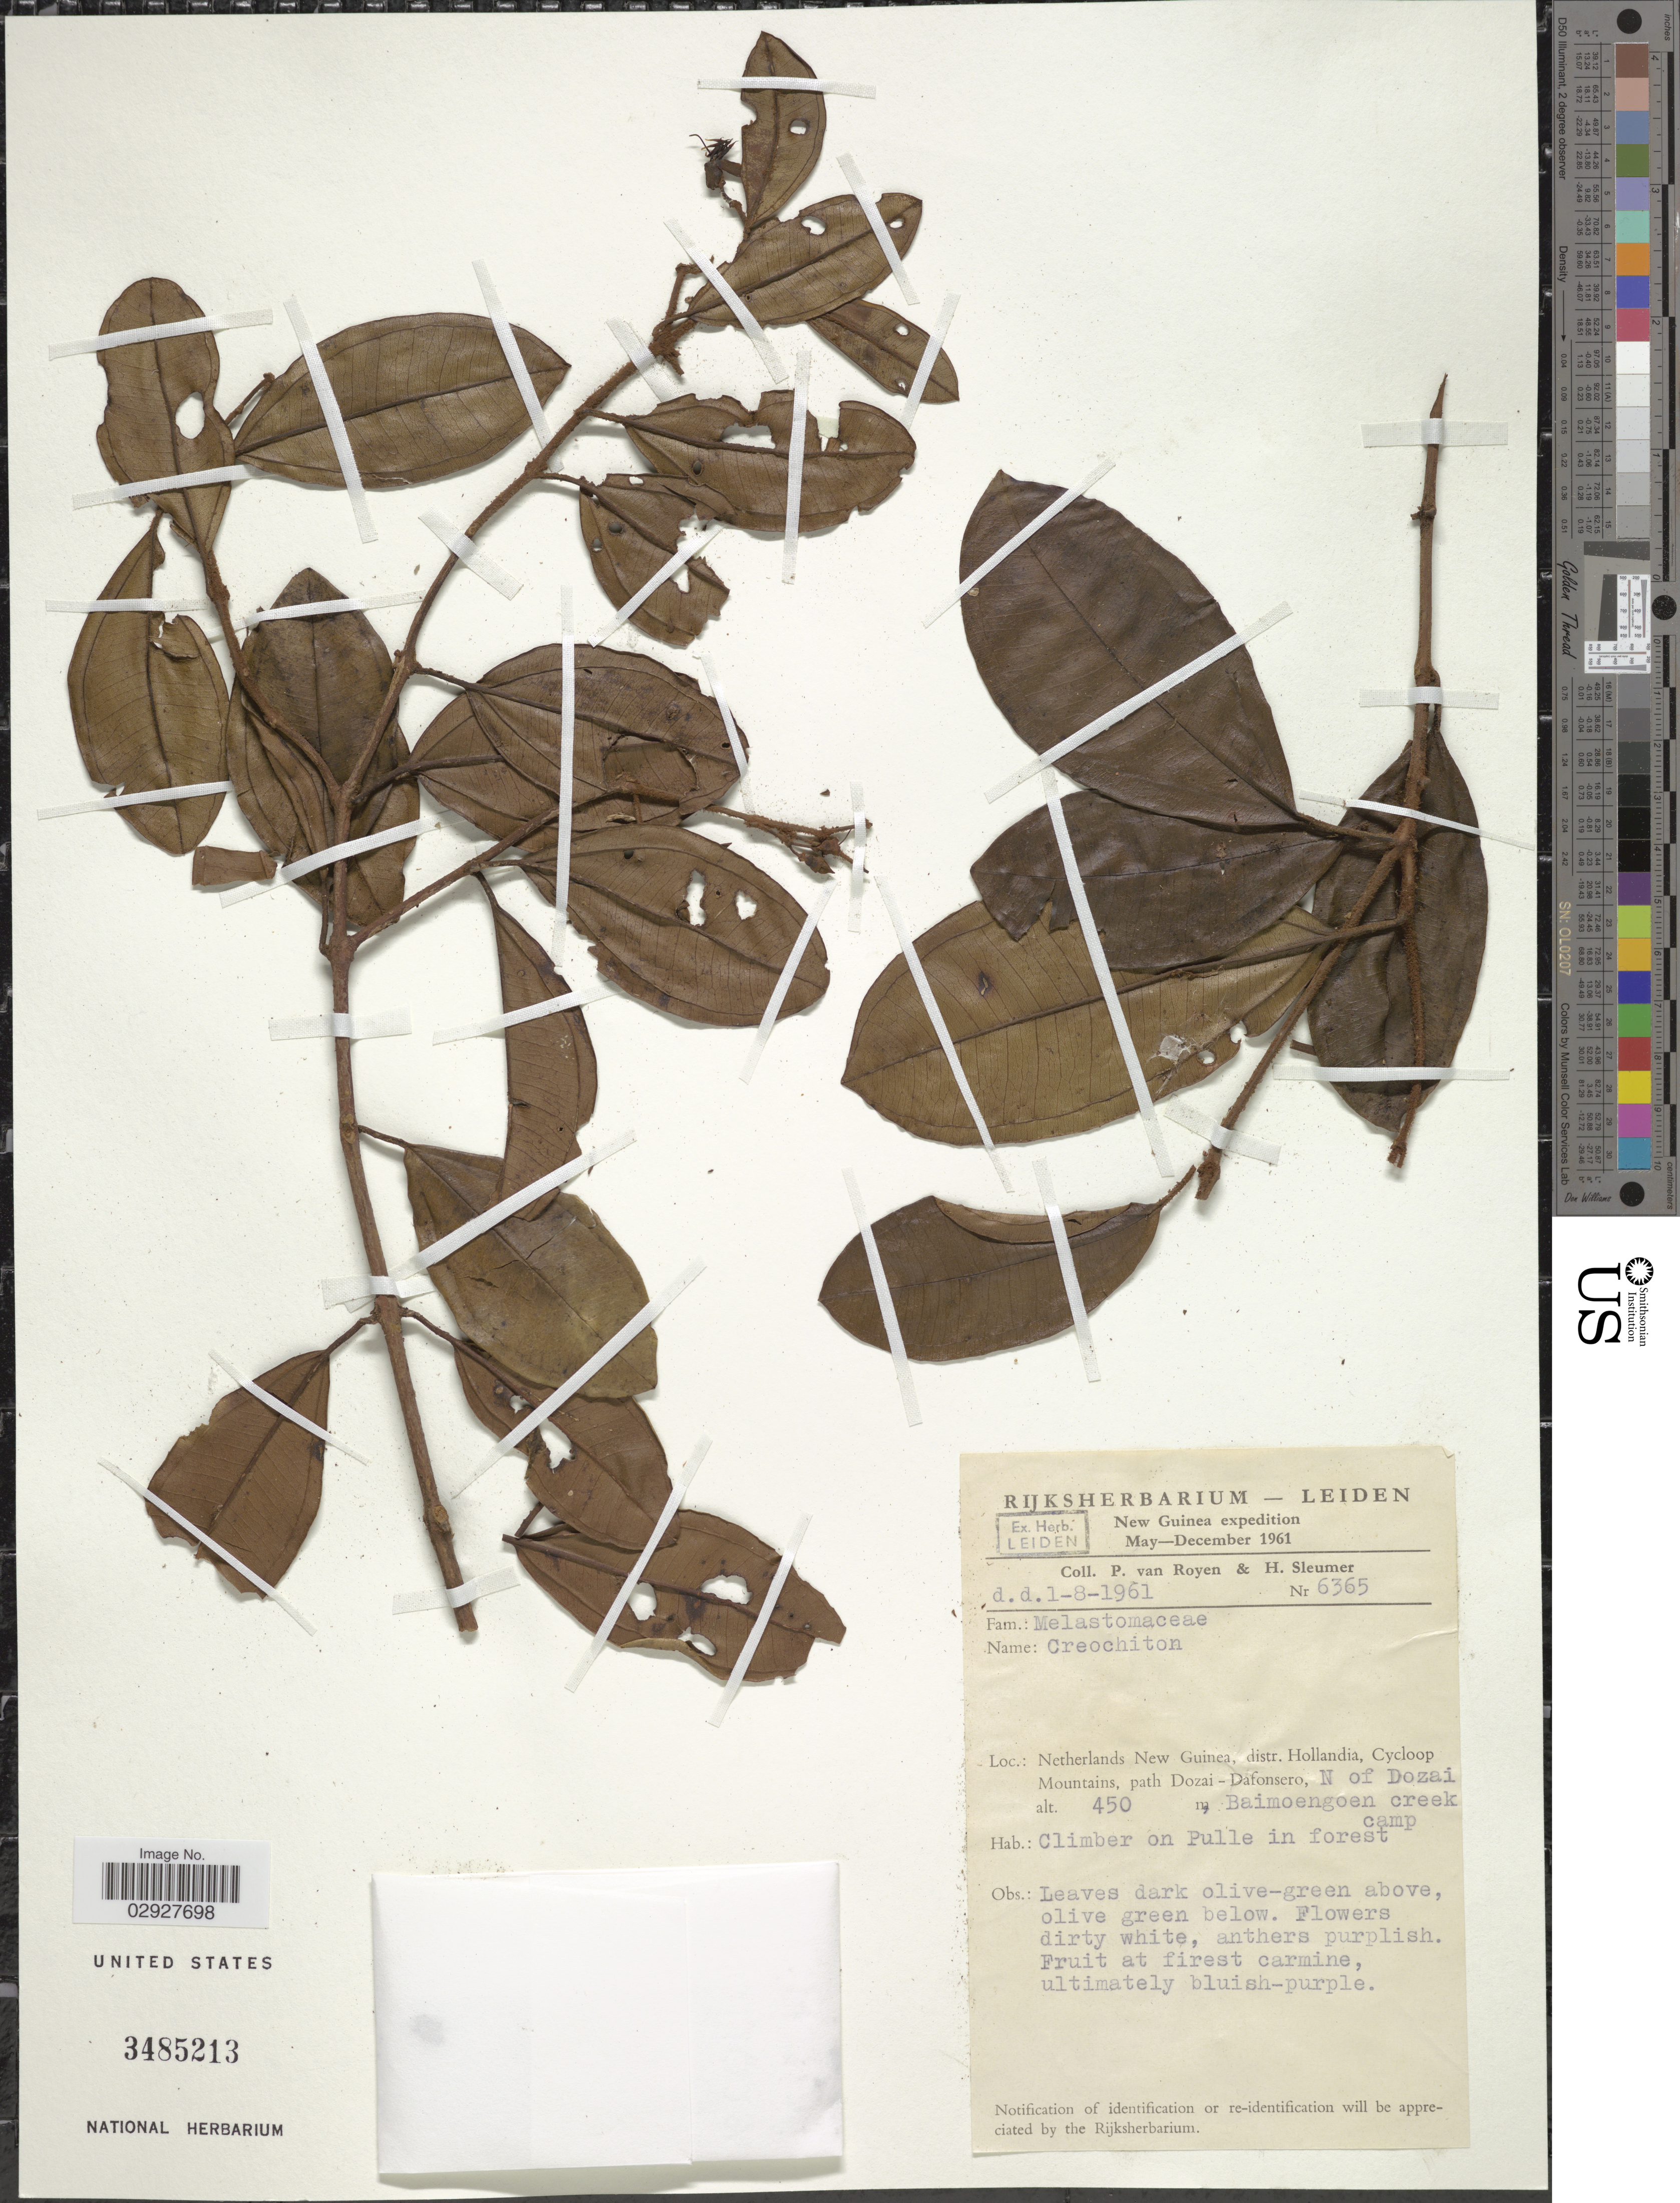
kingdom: Plantae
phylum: Tracheophyta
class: Magnoliopsida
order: Myrtales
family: Melastomataceae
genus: Sonerila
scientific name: Sonerila sp.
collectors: P. van Royen & H. O. Sleumer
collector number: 6365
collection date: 1961-08-01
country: Indonesia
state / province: Papua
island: New Guinea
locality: Netherlands New Guinea, distr. Hollandia, Cycloop Mountains, path Dozai - Dafonsero, N of Dozai Baimoengoen creek camp.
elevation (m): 450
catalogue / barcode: US 3485213